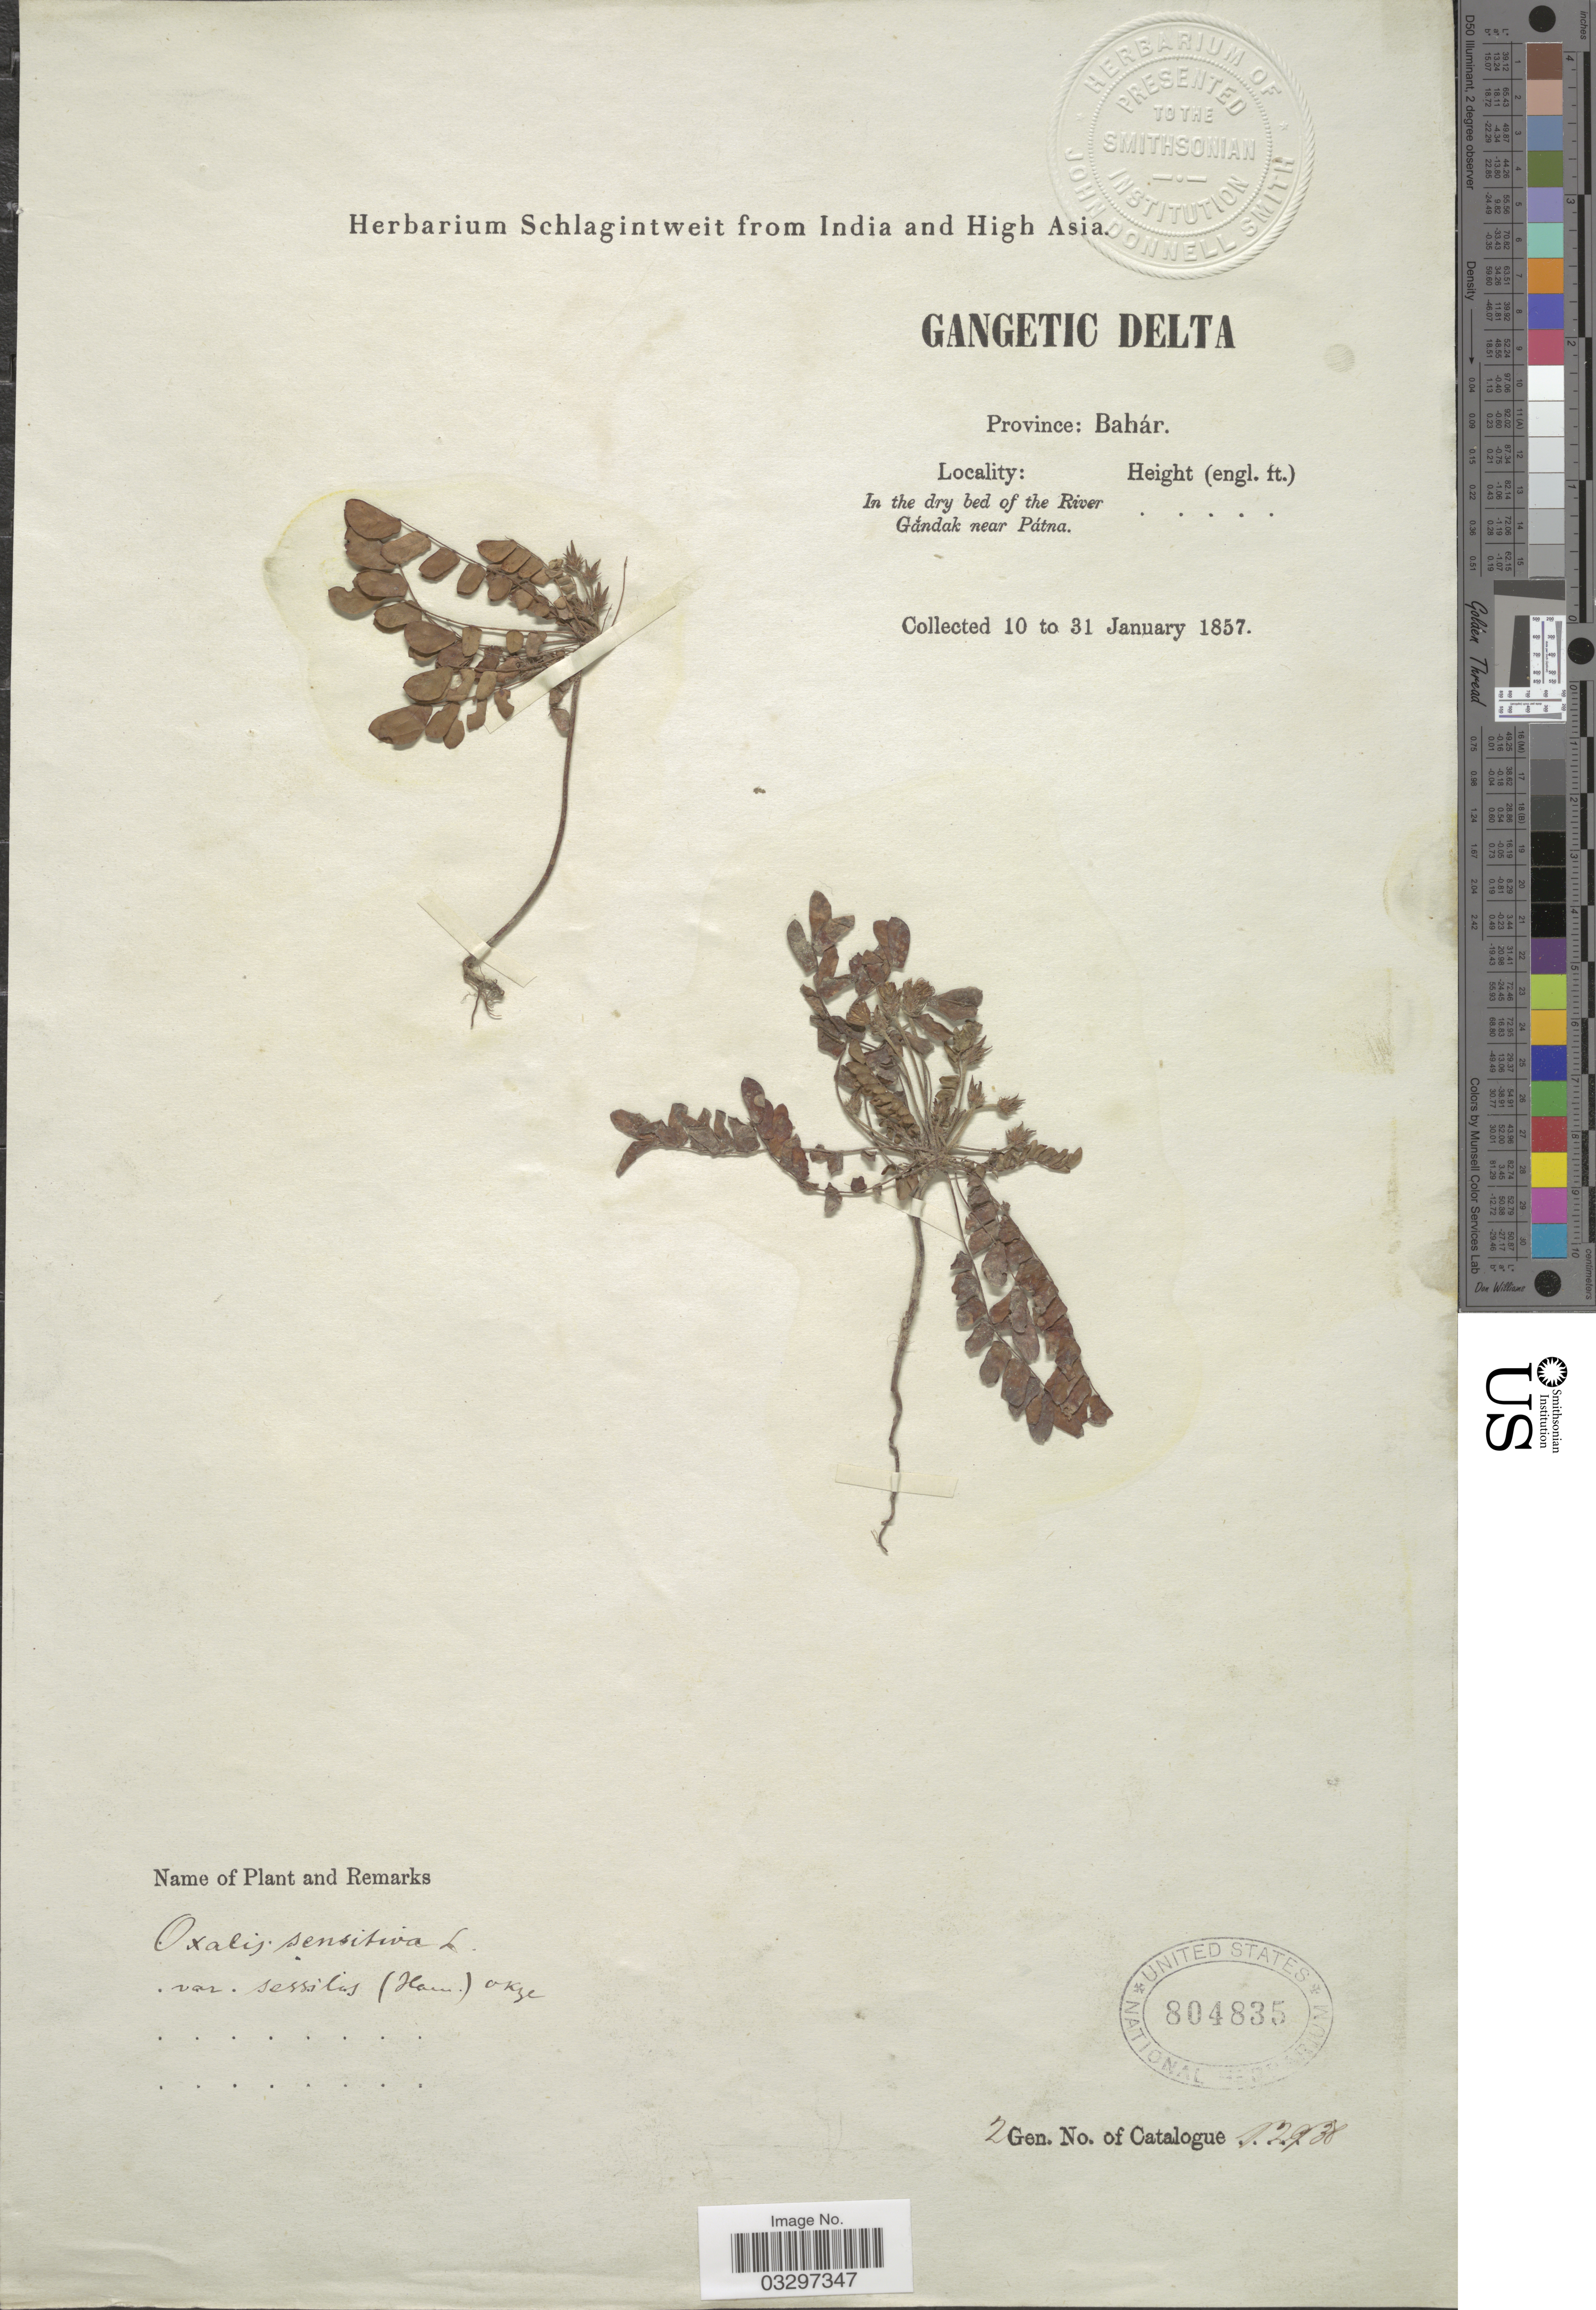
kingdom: Plantae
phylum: Tracheophyta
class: Magnoliopsida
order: Oxalidales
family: Oxalidaceae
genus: Biophytum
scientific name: Biophytum sp.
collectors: ex herb. Schlagintweit from India and High Asia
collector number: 12938*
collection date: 1857-01-10/1857-01-31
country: India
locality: Province: Bahár. In the dry bed of the River Gándak near Pátna.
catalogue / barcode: US 804835